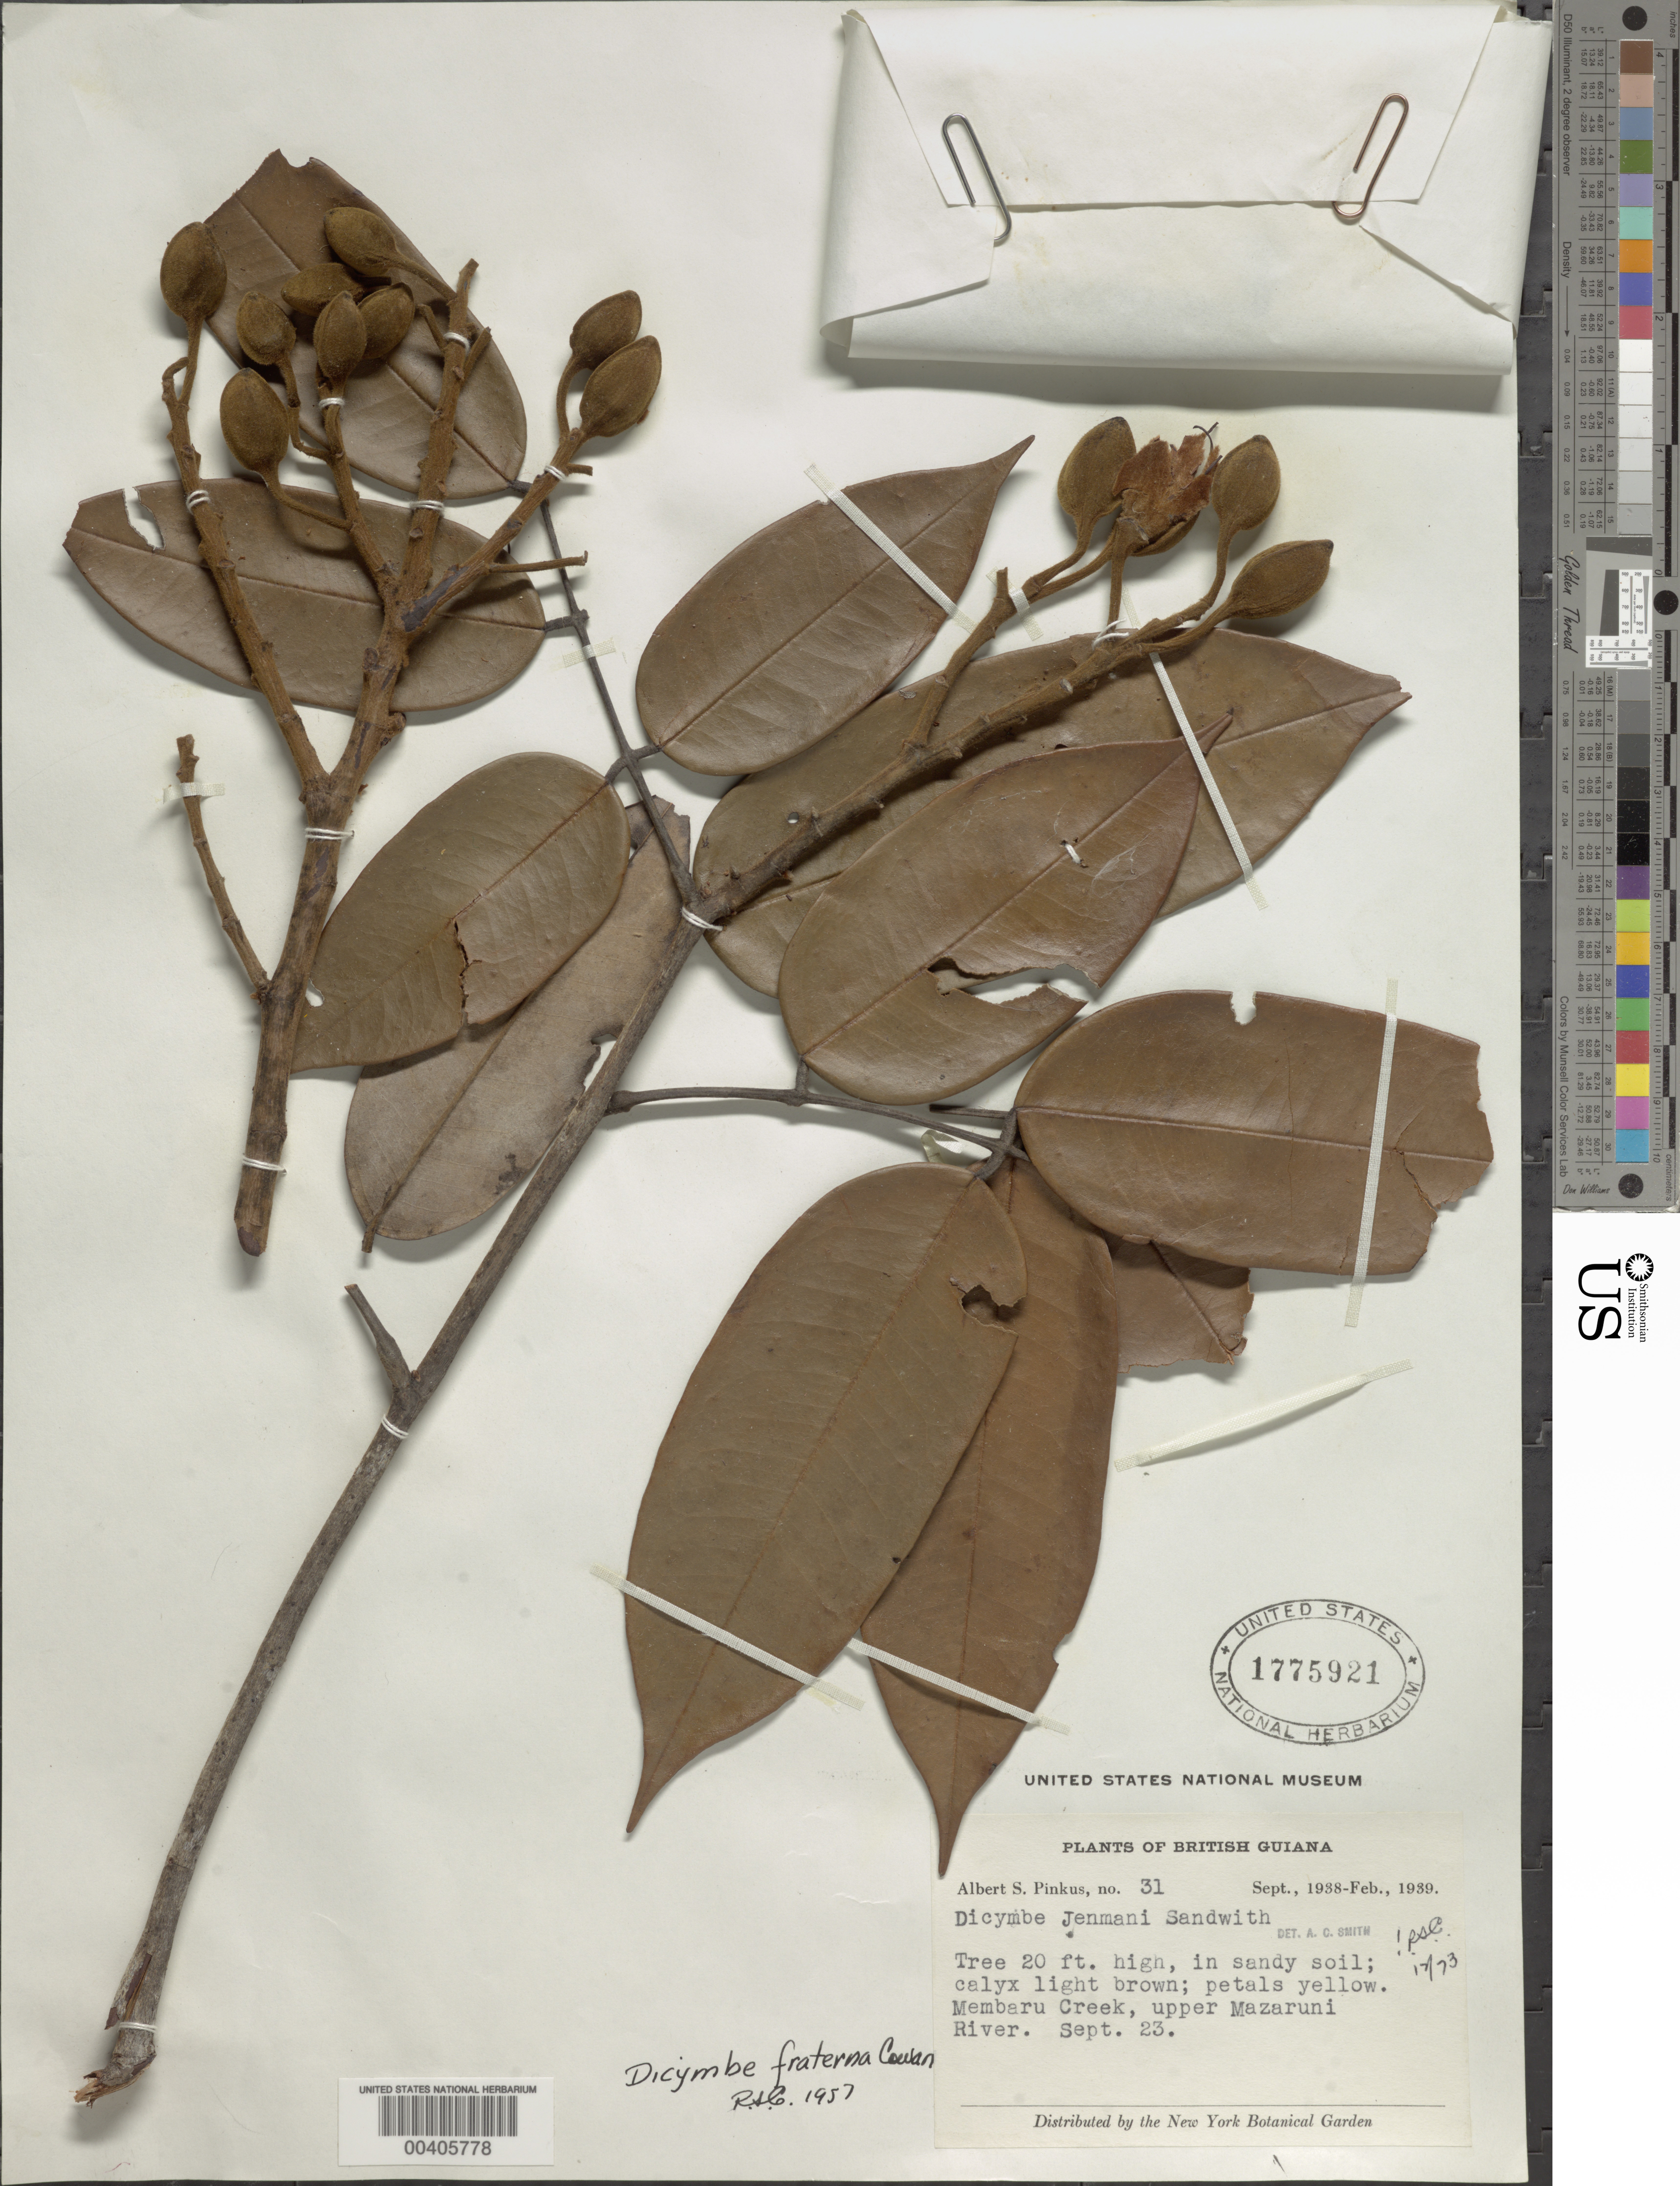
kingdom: Plantae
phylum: Tracheophyta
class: Magnoliopsida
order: Fabales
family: Fabaceae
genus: Dicymbe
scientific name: Dicymbe fraterna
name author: R.S. Cowan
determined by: Cowan, R. S.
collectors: A. Pinkus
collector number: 31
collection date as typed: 23 Sep 1938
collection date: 1938-09-23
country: Guyana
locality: Membaru creek, upper mazaruni river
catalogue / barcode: US 1775921